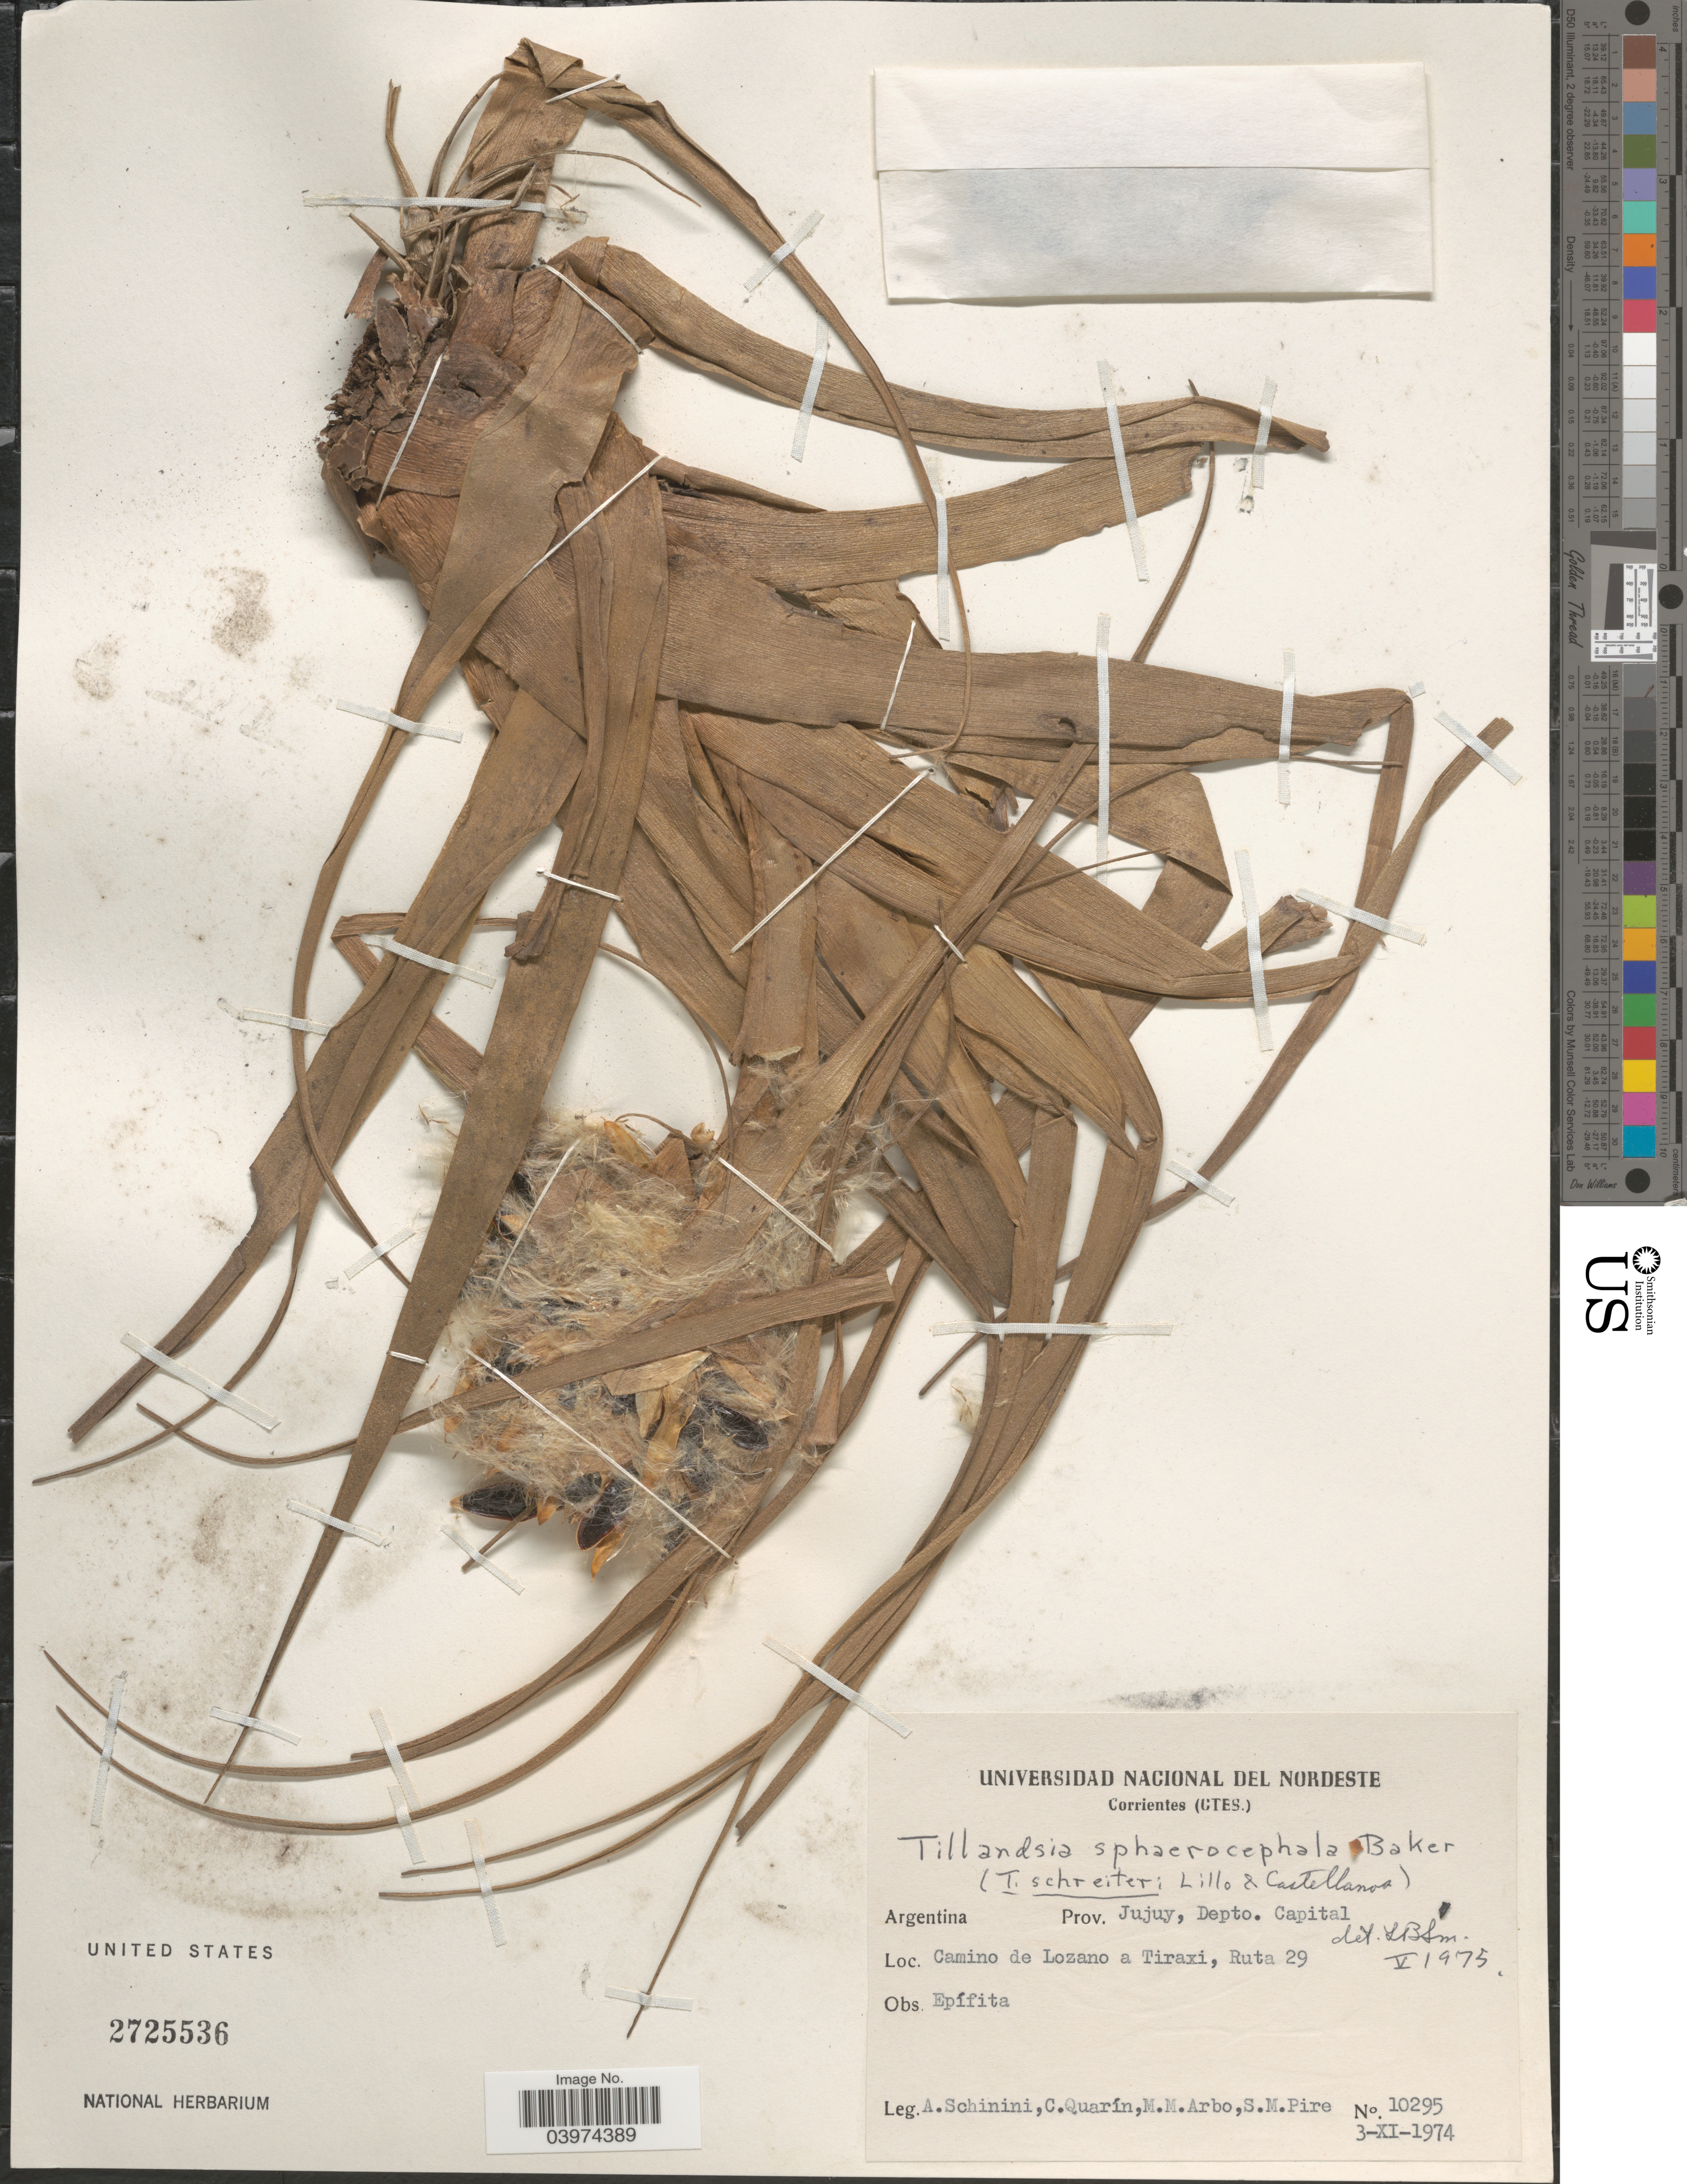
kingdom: Plantae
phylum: Tracheophyta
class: Liliopsida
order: Poales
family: Bromeliaceae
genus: Tillandsia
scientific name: Tillandsia sphaerocephala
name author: Baker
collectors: A. Schinini, C. Quarín, M. M. Arbo & S. Pire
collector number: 10295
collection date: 1974-11-03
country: Argentina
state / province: Jujuy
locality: Depto. Capital. Camino de Lozano a Tiraxi, Ruta 29.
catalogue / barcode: US 2725536